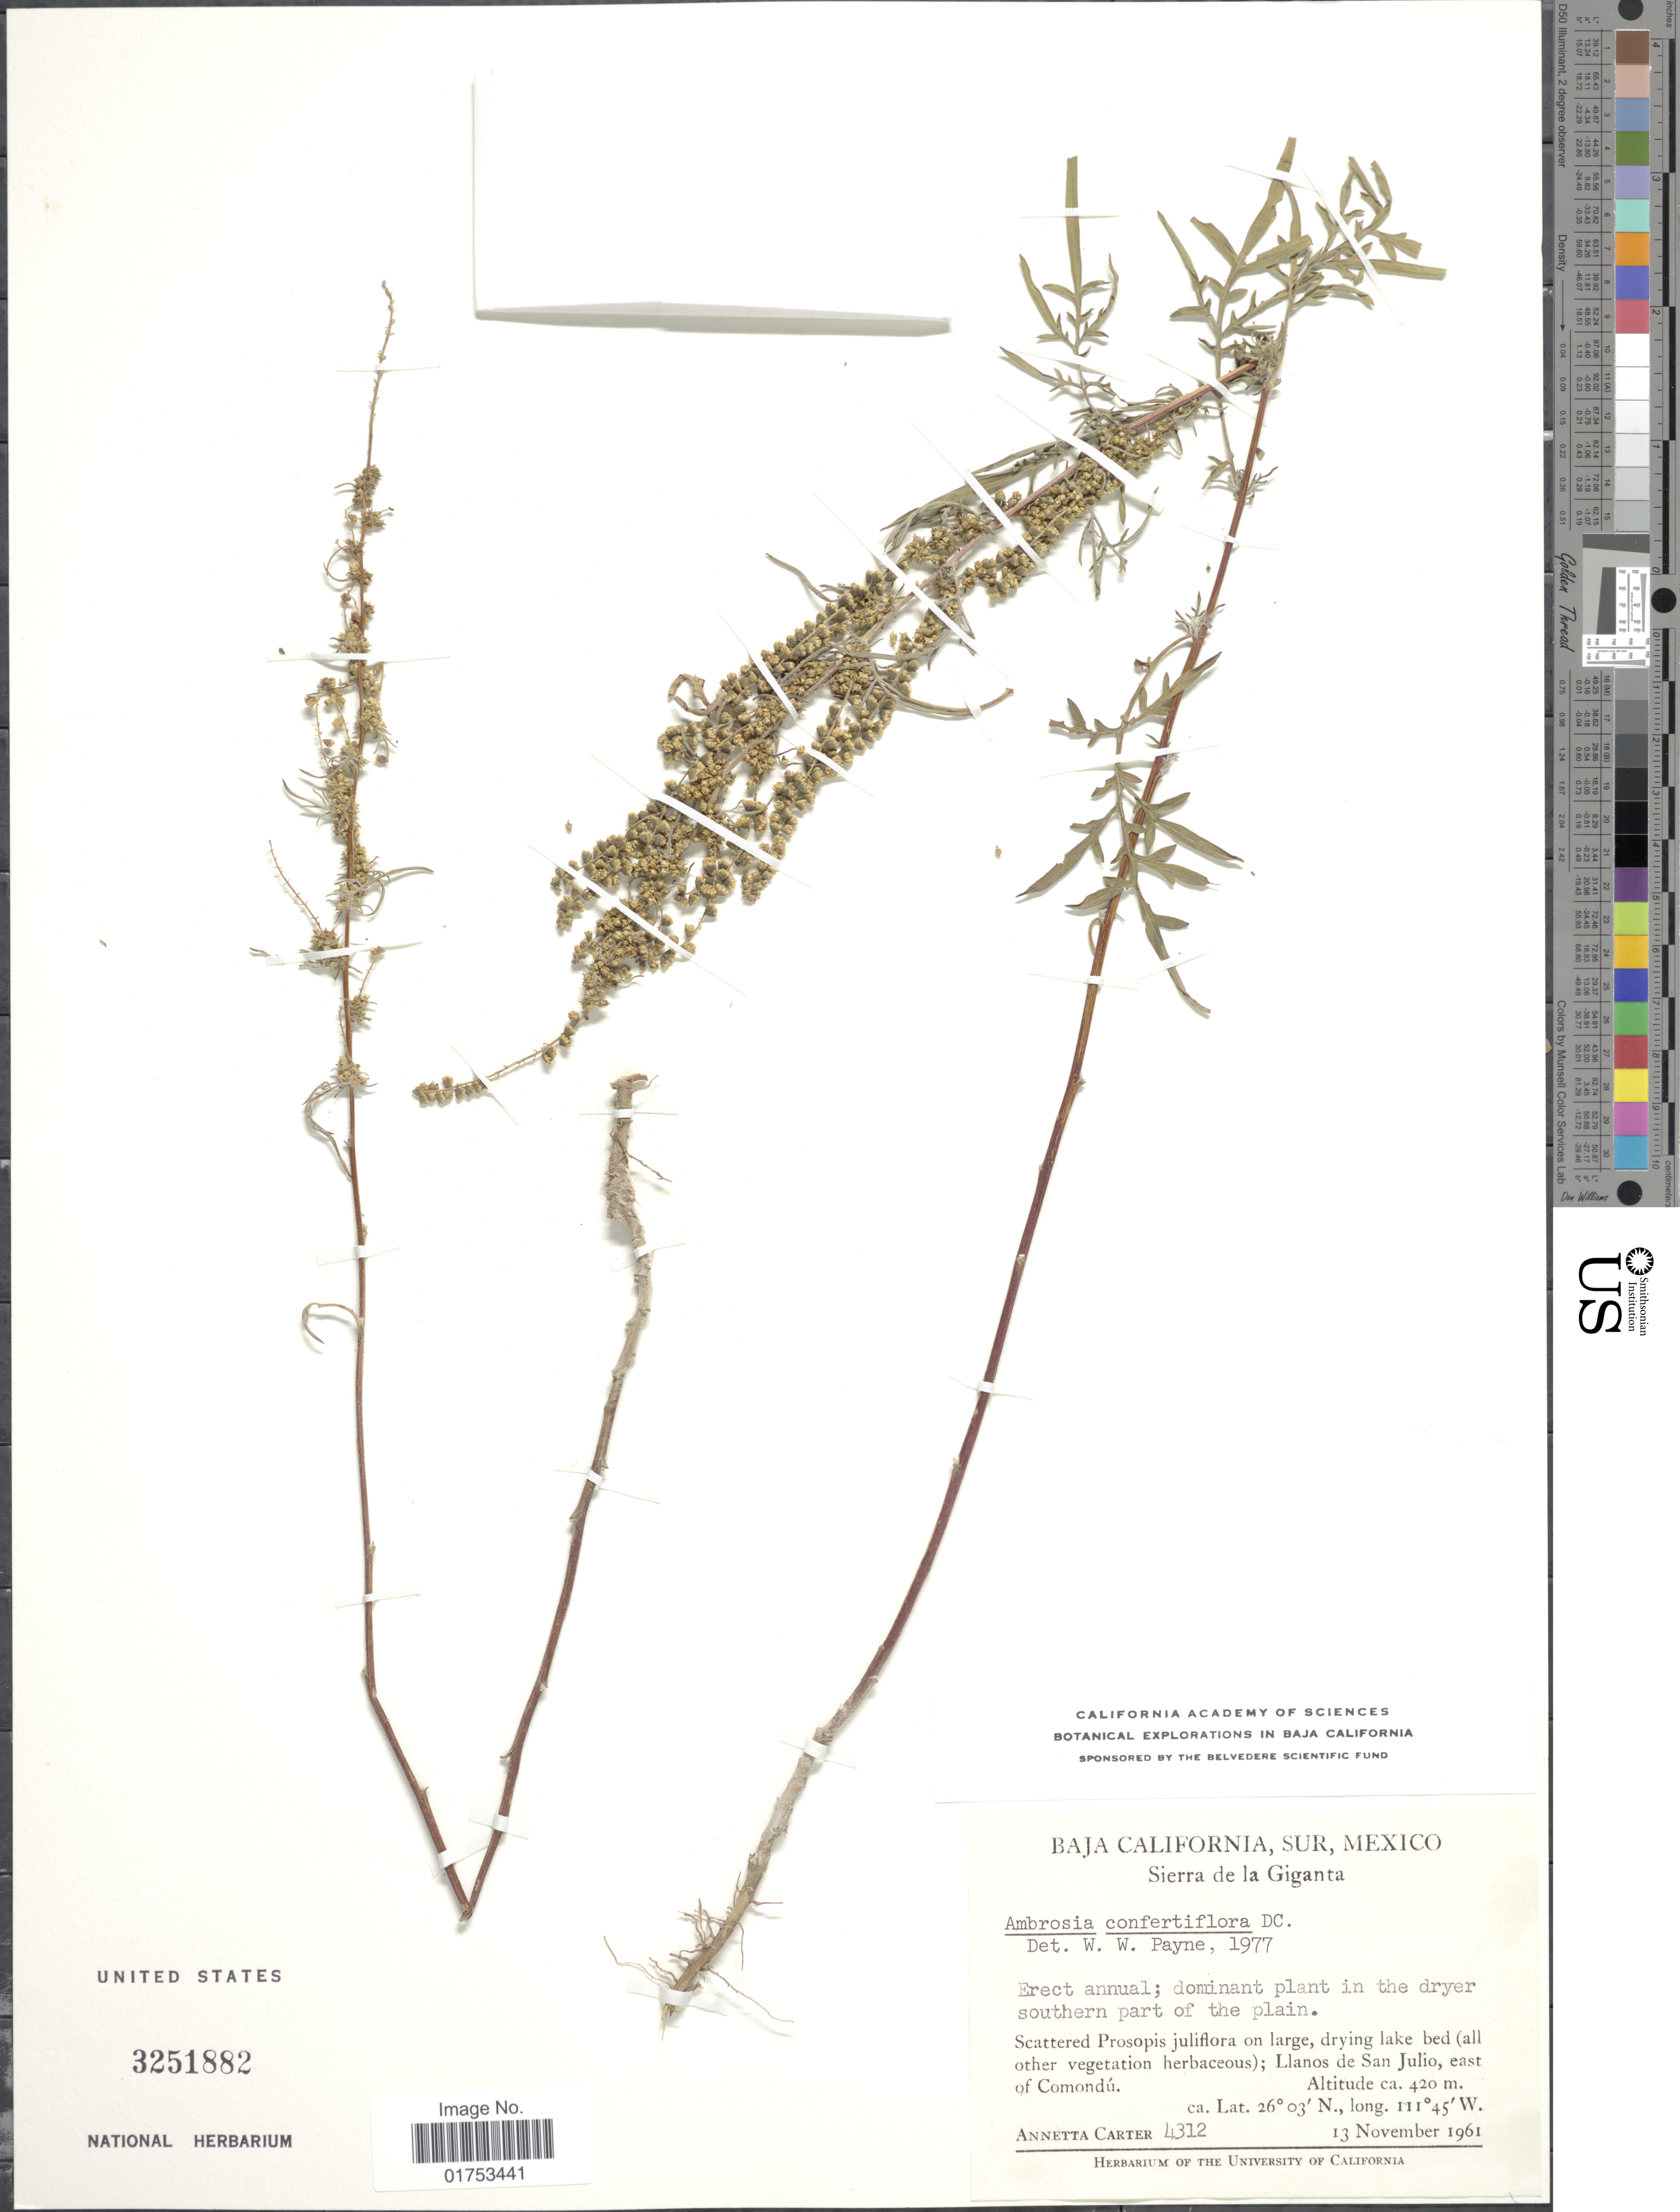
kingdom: Plantae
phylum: Tracheophyta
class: Magnoliopsida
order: Asterales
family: Asteraceae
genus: Ambrosia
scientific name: Ambrosia confertiflora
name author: DC.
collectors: A. M. Carter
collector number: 4312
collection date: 1961-11-13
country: Mexico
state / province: Baja California Sur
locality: Sierra de la Giganta, Llanos de San Julio, east of Comondu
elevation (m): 420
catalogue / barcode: US 3251882